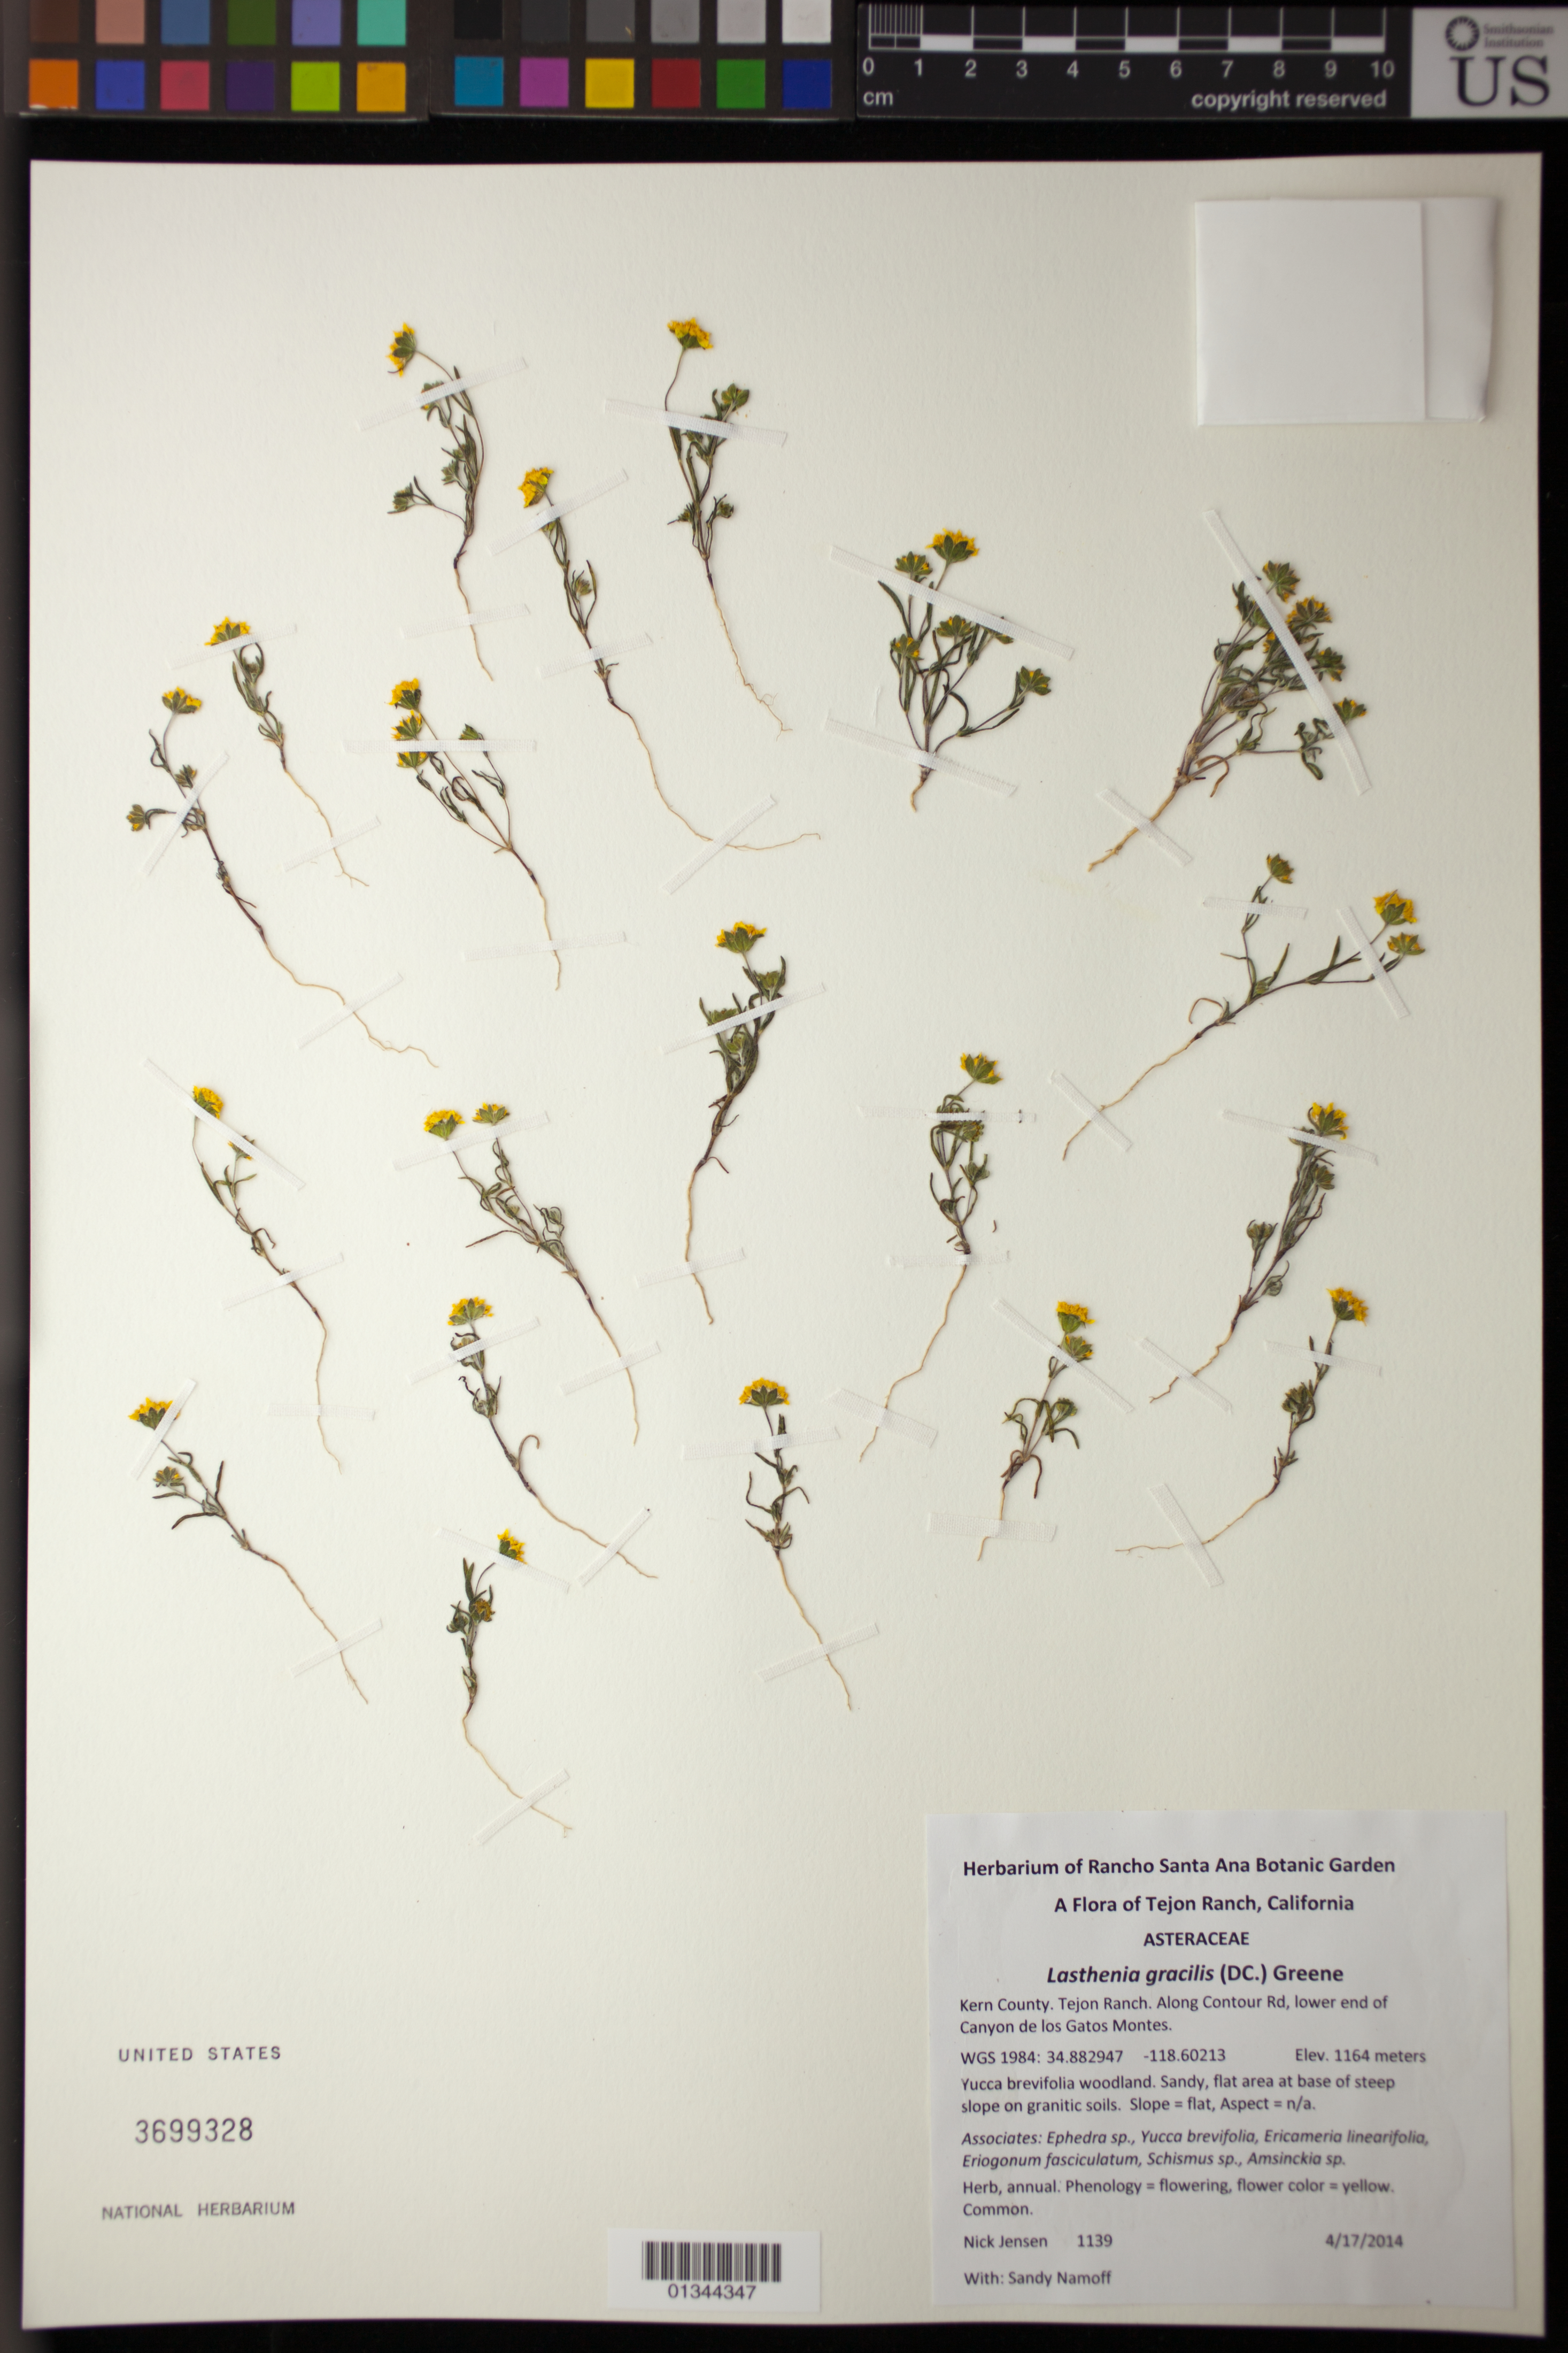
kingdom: Plantae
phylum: Tracheophyta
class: Magnoliopsida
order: Asterales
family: Asteraceae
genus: Lasthenia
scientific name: Lasthenia gracilis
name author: (DC.) Greene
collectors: N. Jensen & S. M. Namoff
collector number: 1139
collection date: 2014-04-17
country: United States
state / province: California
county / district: Kern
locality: Tejon Ranch, along Contour Road, lower end of Canyon de los Gatos Montes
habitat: Yucca brevifolia woodland. Sandy, flat area at base of steep slope on granitic soils.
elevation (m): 1164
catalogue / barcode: US 3699328